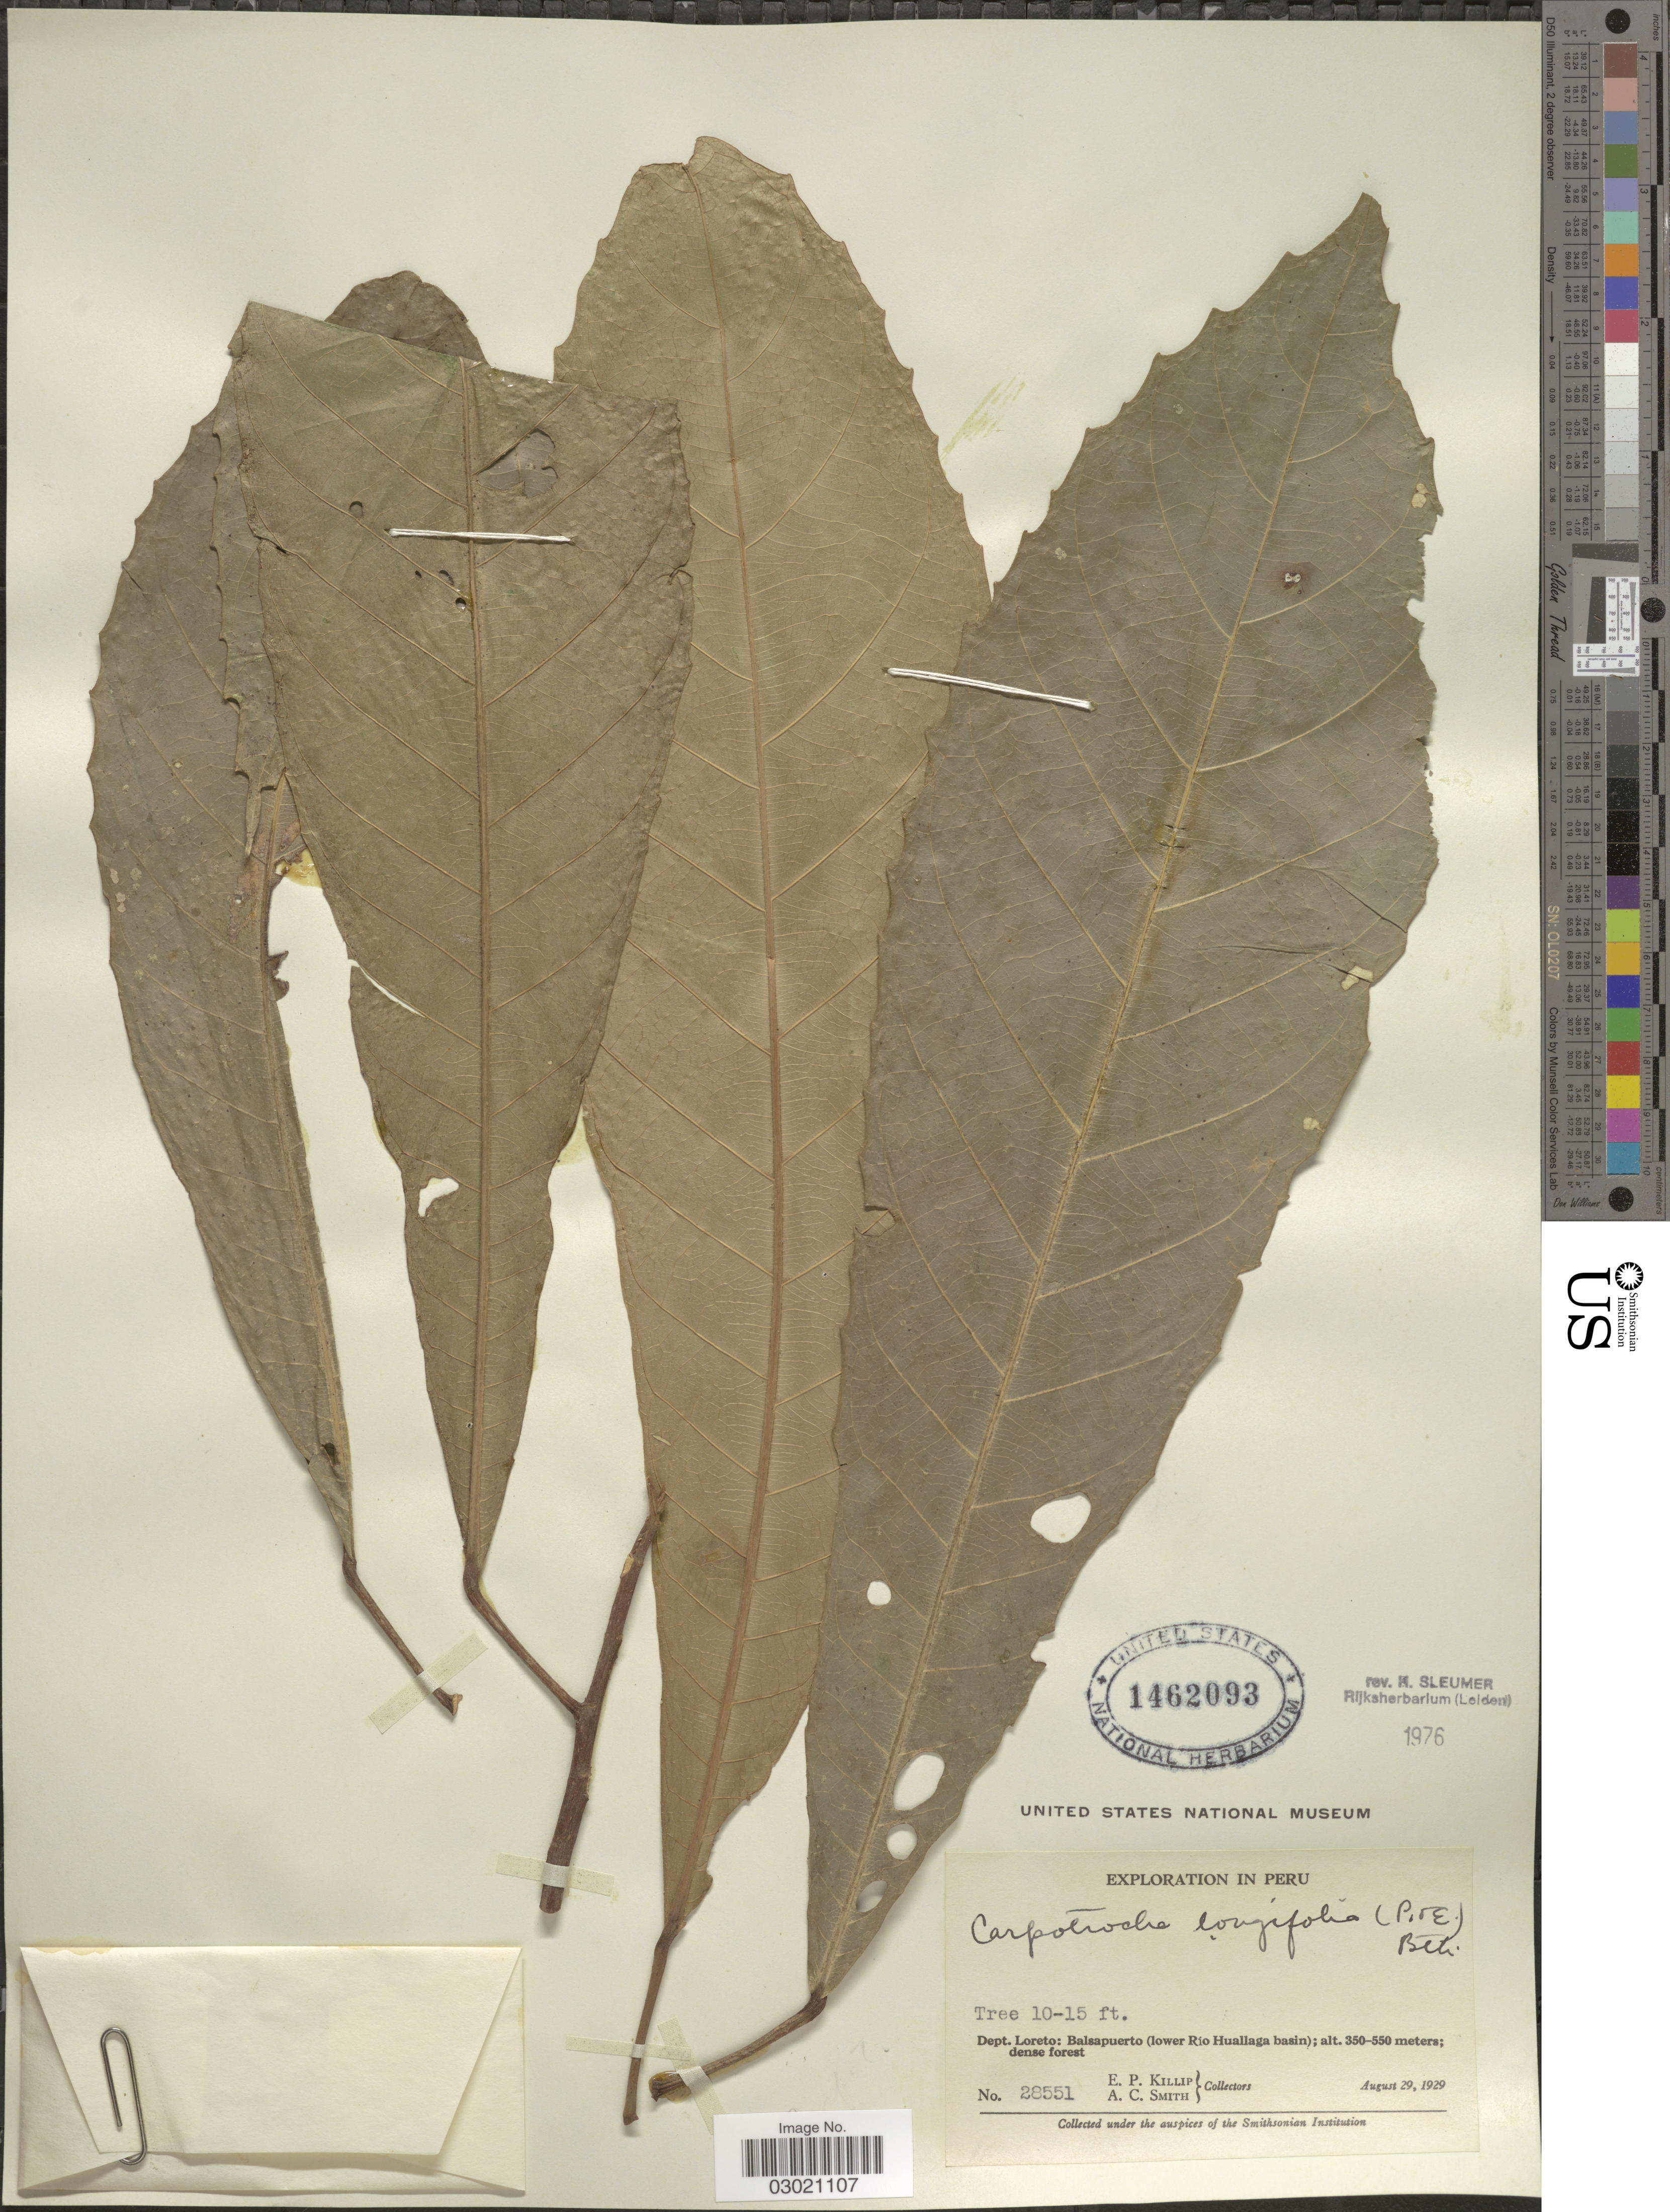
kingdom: Plantae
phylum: Tracheophyta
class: Magnoliopsida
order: Malpighiales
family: Achariaceae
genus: Carpotroche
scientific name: Carpotroche longifolia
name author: (Poepp.) Benth.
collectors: E. P. Killip & A. C. Smith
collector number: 28551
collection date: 1929-08-29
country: Peru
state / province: Loreto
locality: Dept. Loreto: Balsapuerto (lower Río Huallaga basin).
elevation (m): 350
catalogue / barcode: US 1462093